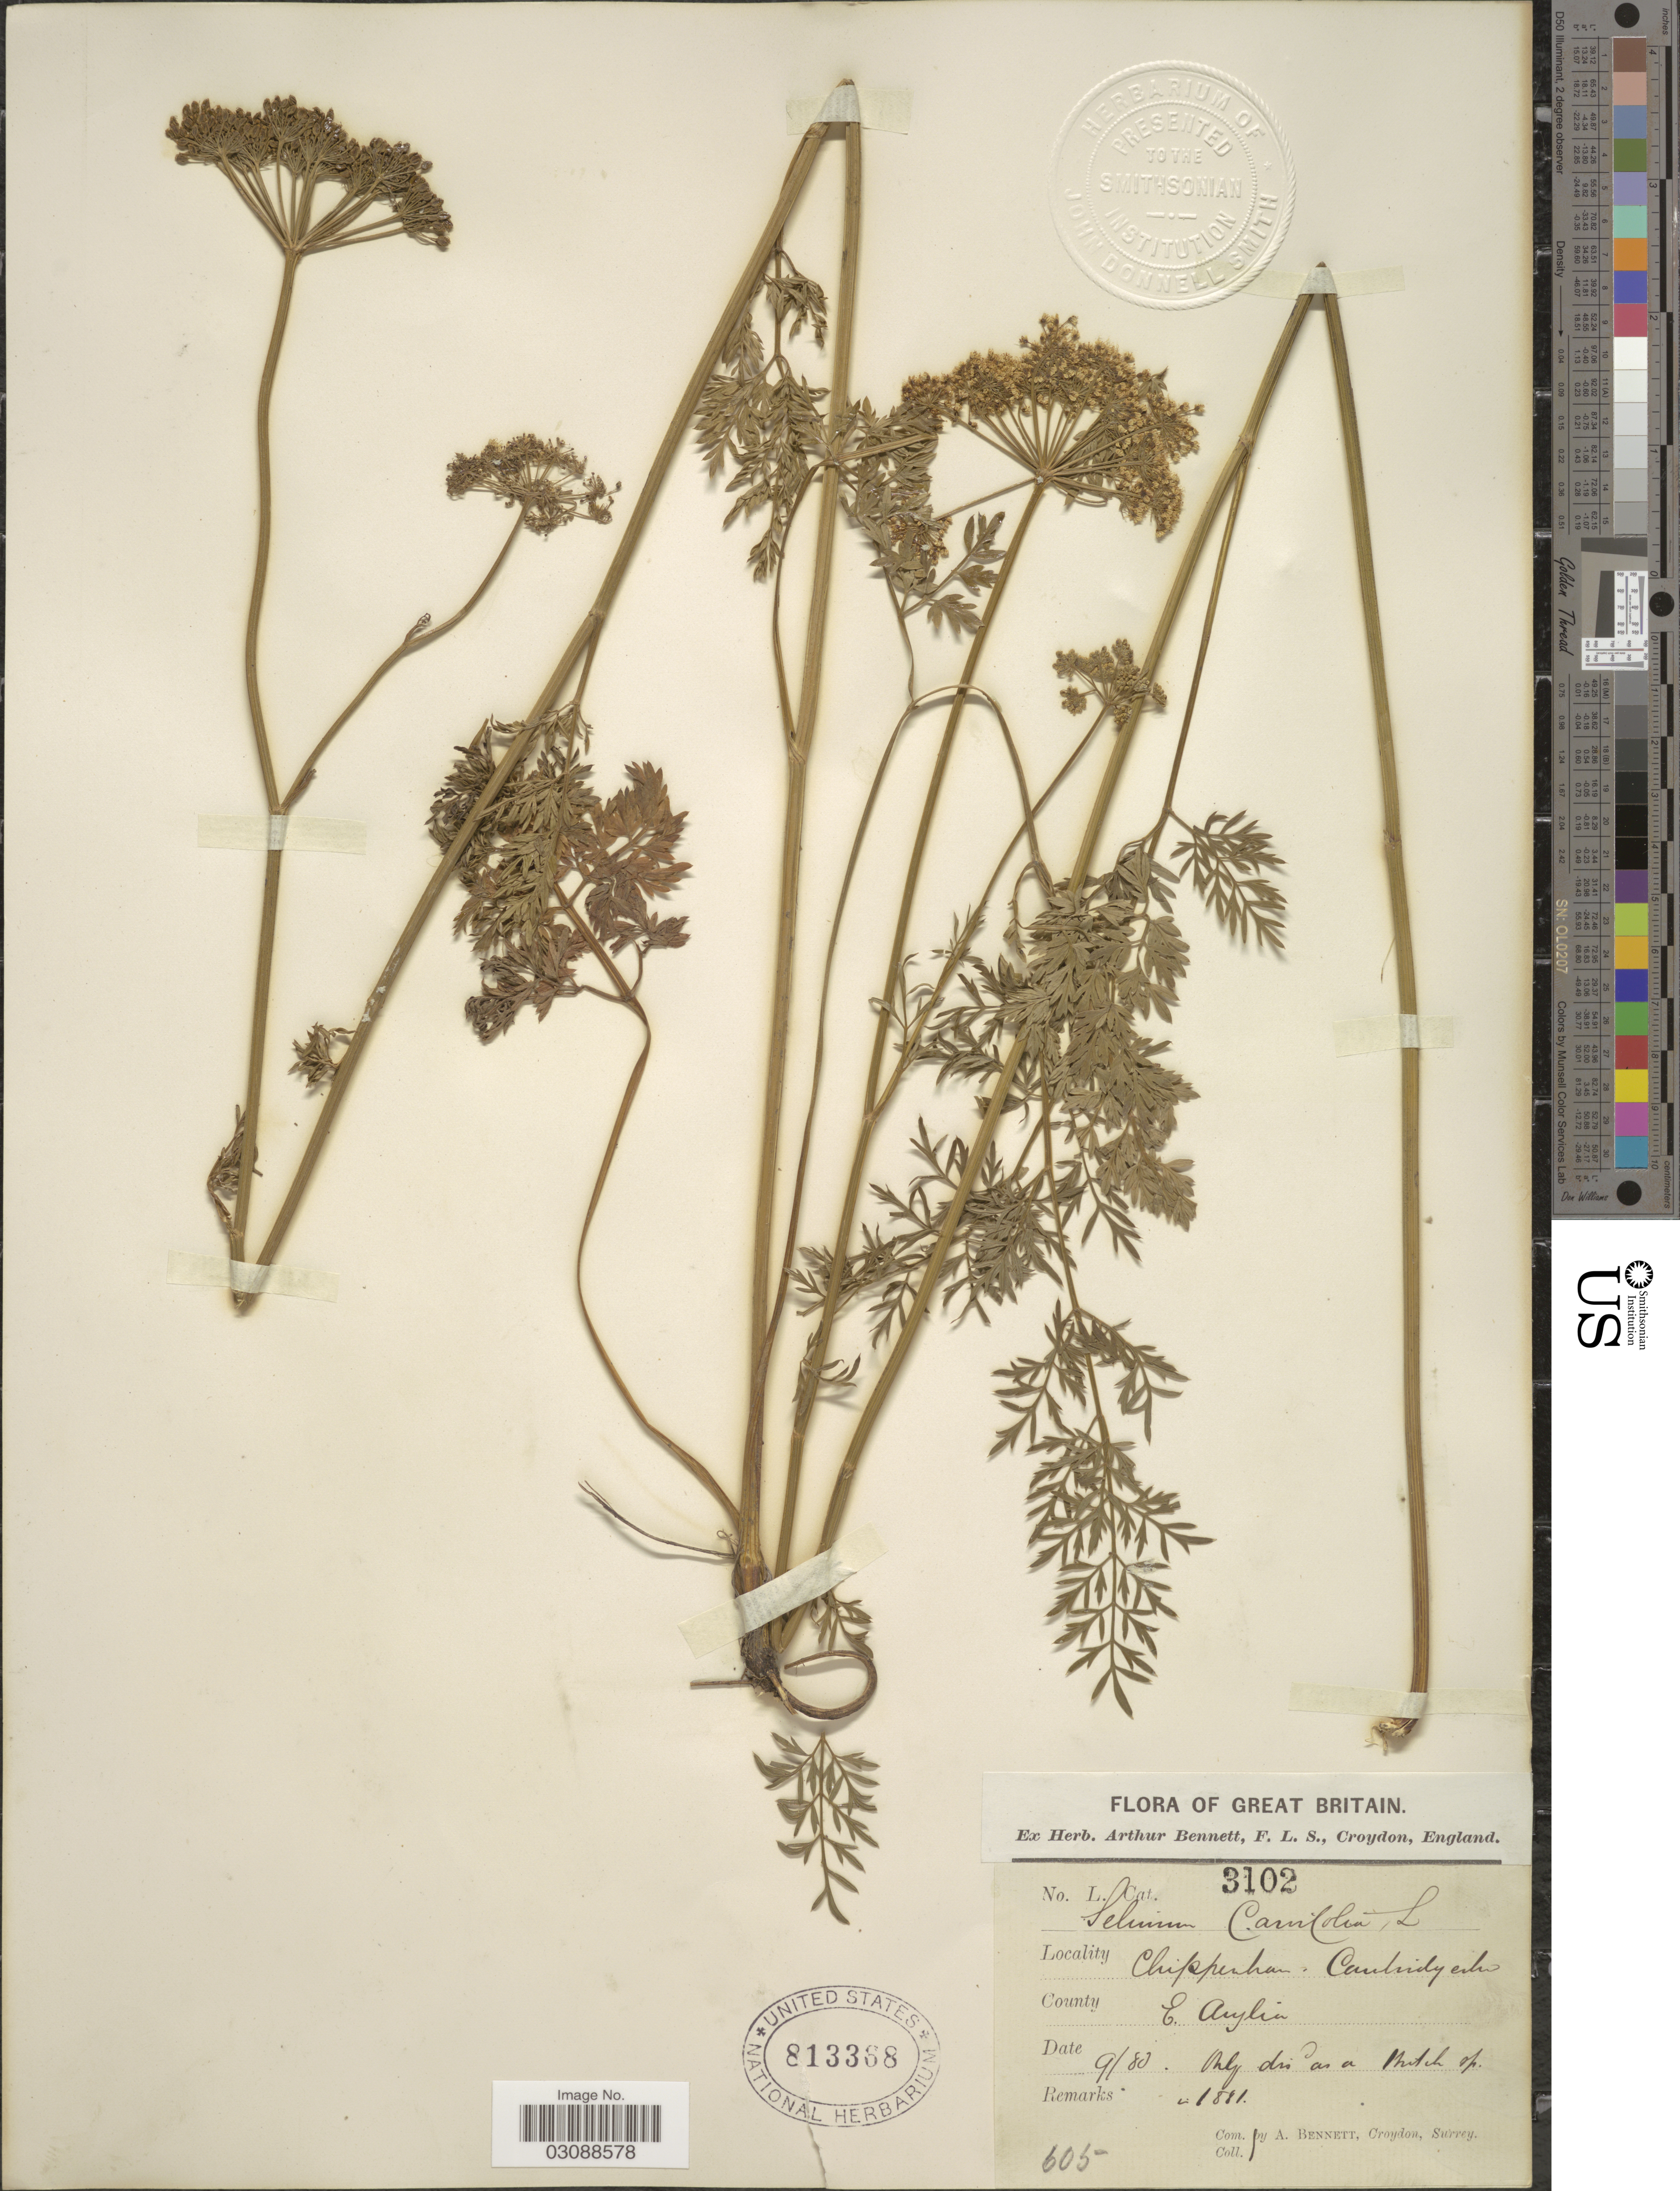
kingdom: Plantae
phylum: Tracheophyta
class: Magnoliopsida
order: Apiales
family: Apiaceae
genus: Selinum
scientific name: Selinum carvifolia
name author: (L.) L.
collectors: A. Bennett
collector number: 3102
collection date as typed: Transcribed d/m/y: /9/80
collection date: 1980-09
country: United Kingdom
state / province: England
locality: Chippenham, Cambridgeshire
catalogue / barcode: US 813368